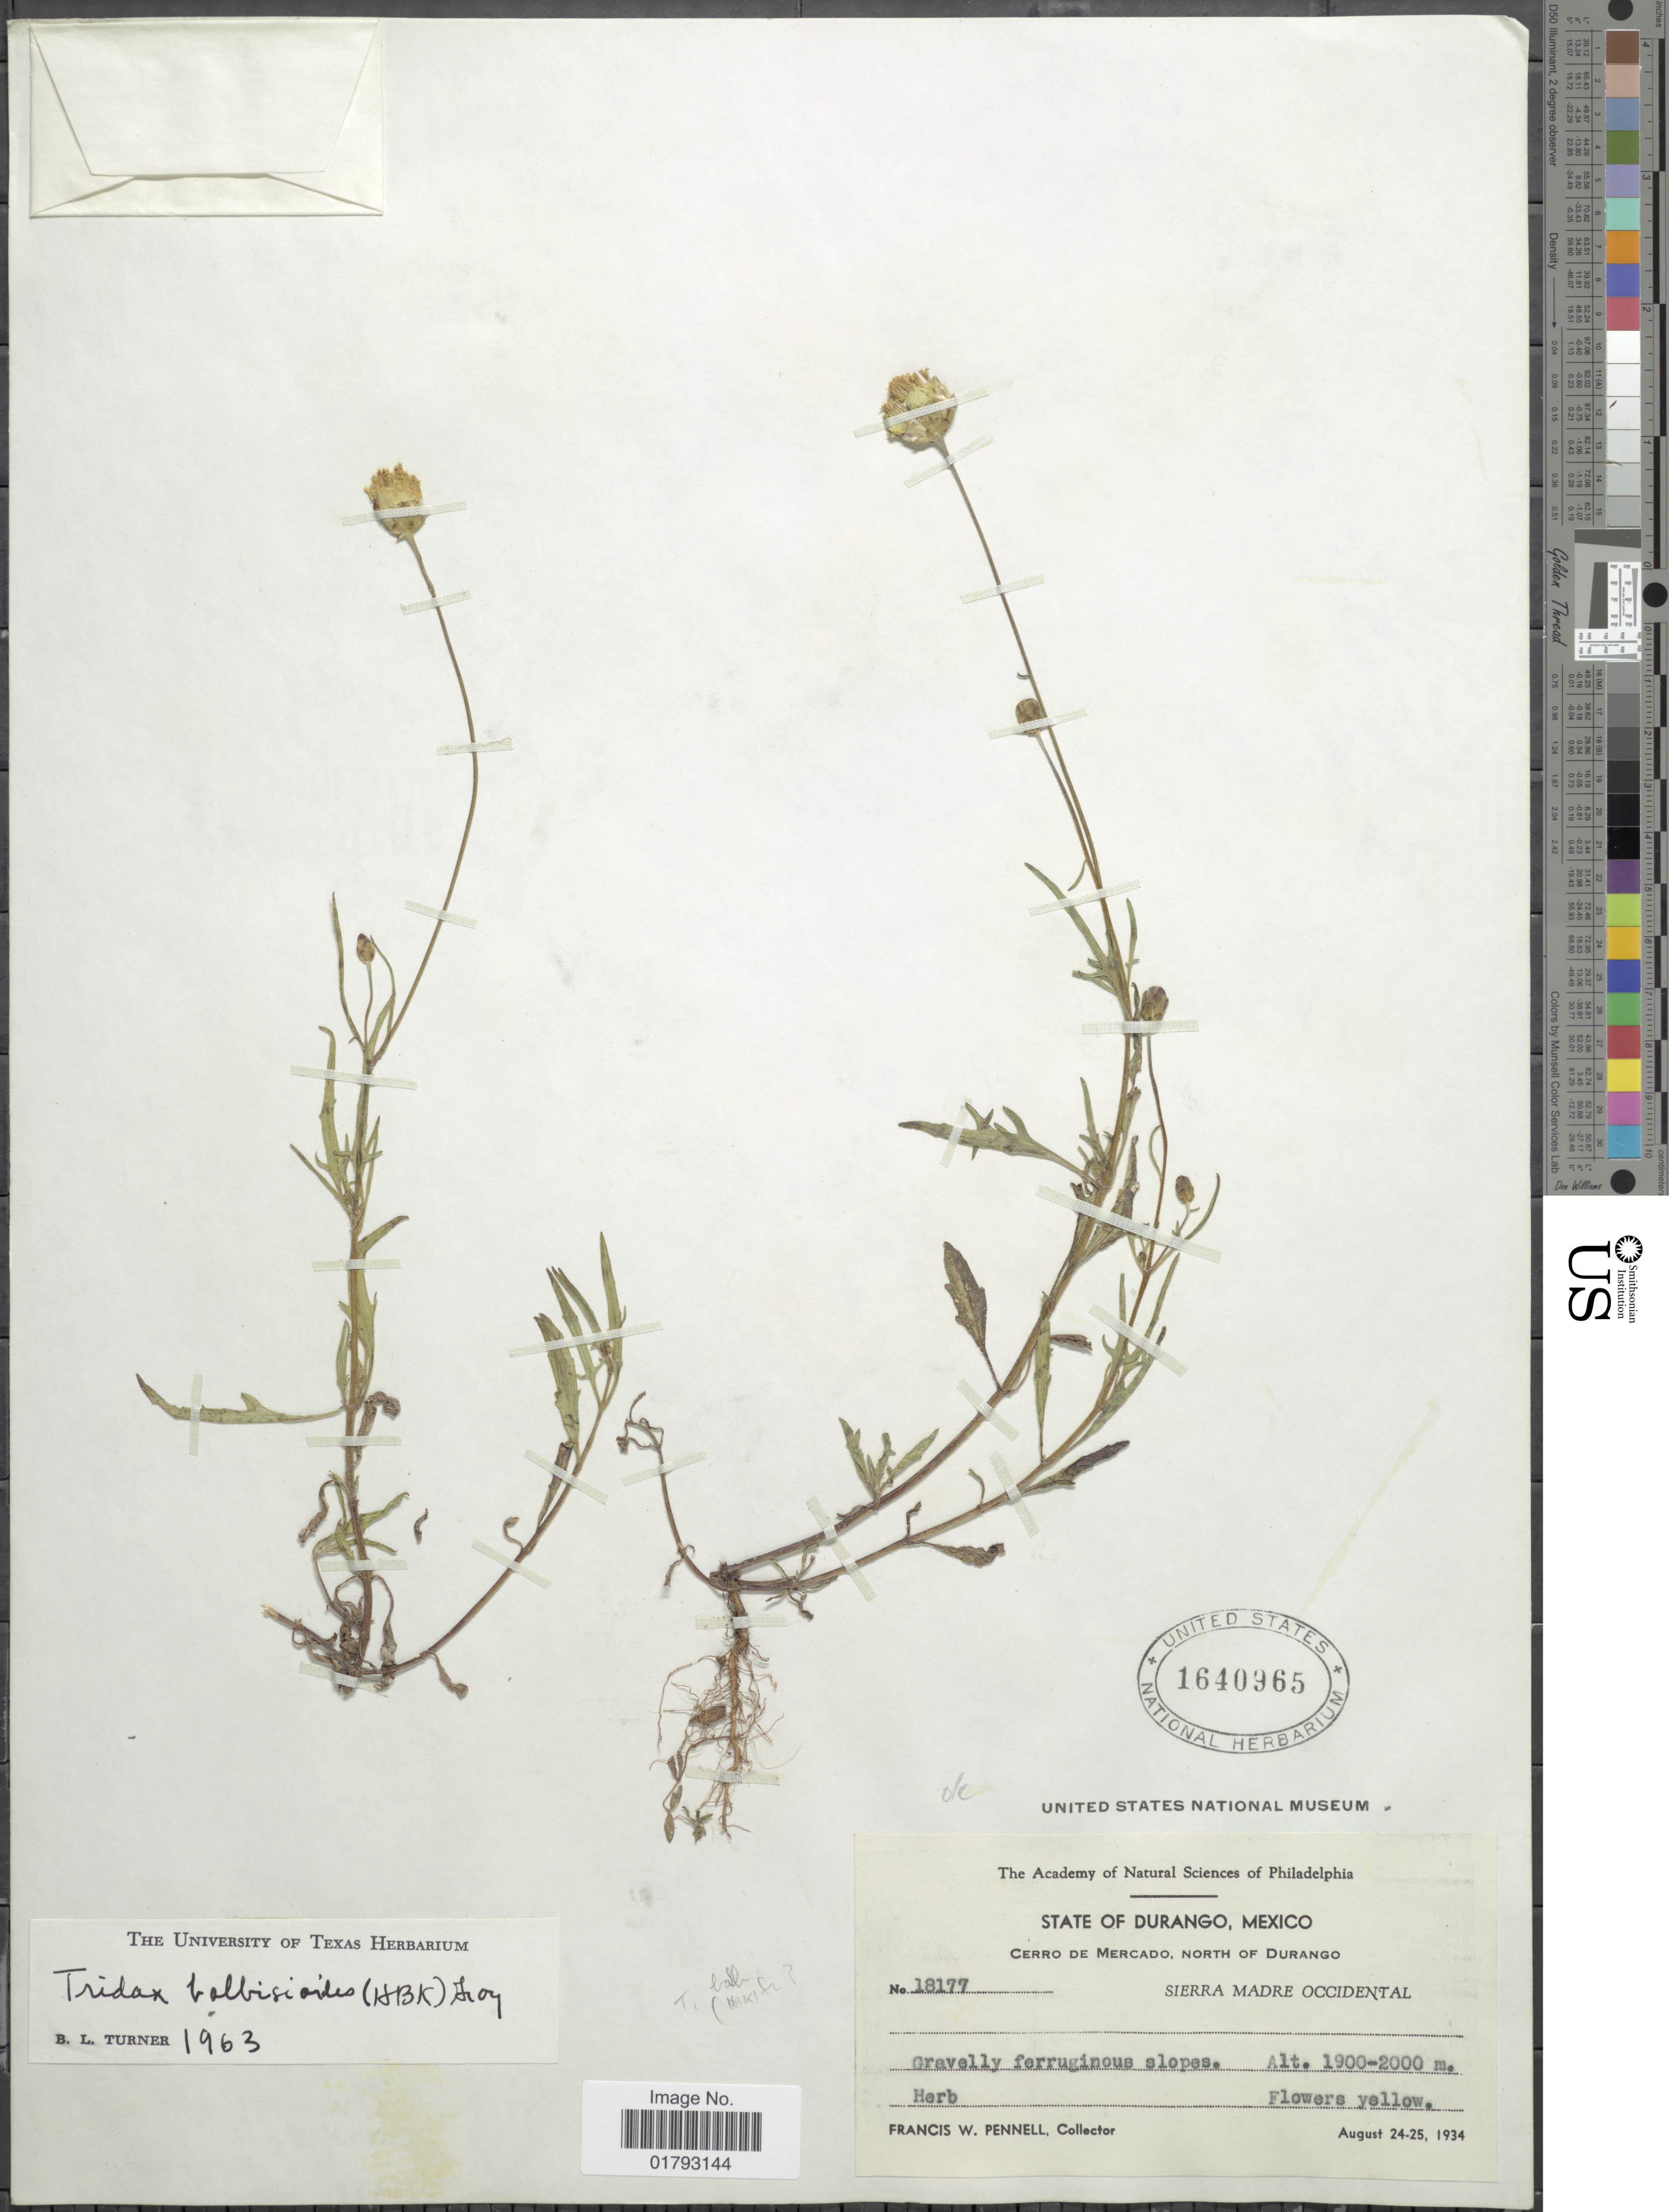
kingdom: Plantae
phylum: Tracheophyta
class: Magnoliopsida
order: Asterales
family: Asteraceae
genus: Tridax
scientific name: Tridax balbisioides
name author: (Kunth) A. Gray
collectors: F. W. Pennell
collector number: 18177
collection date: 1934-08-24/1934-08-25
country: Mexico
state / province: Durango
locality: State of Durango, Mexico. Cerro de Mercado, North of Durango. Sierra Madre Occidental.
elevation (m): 1900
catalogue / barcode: US 1640965